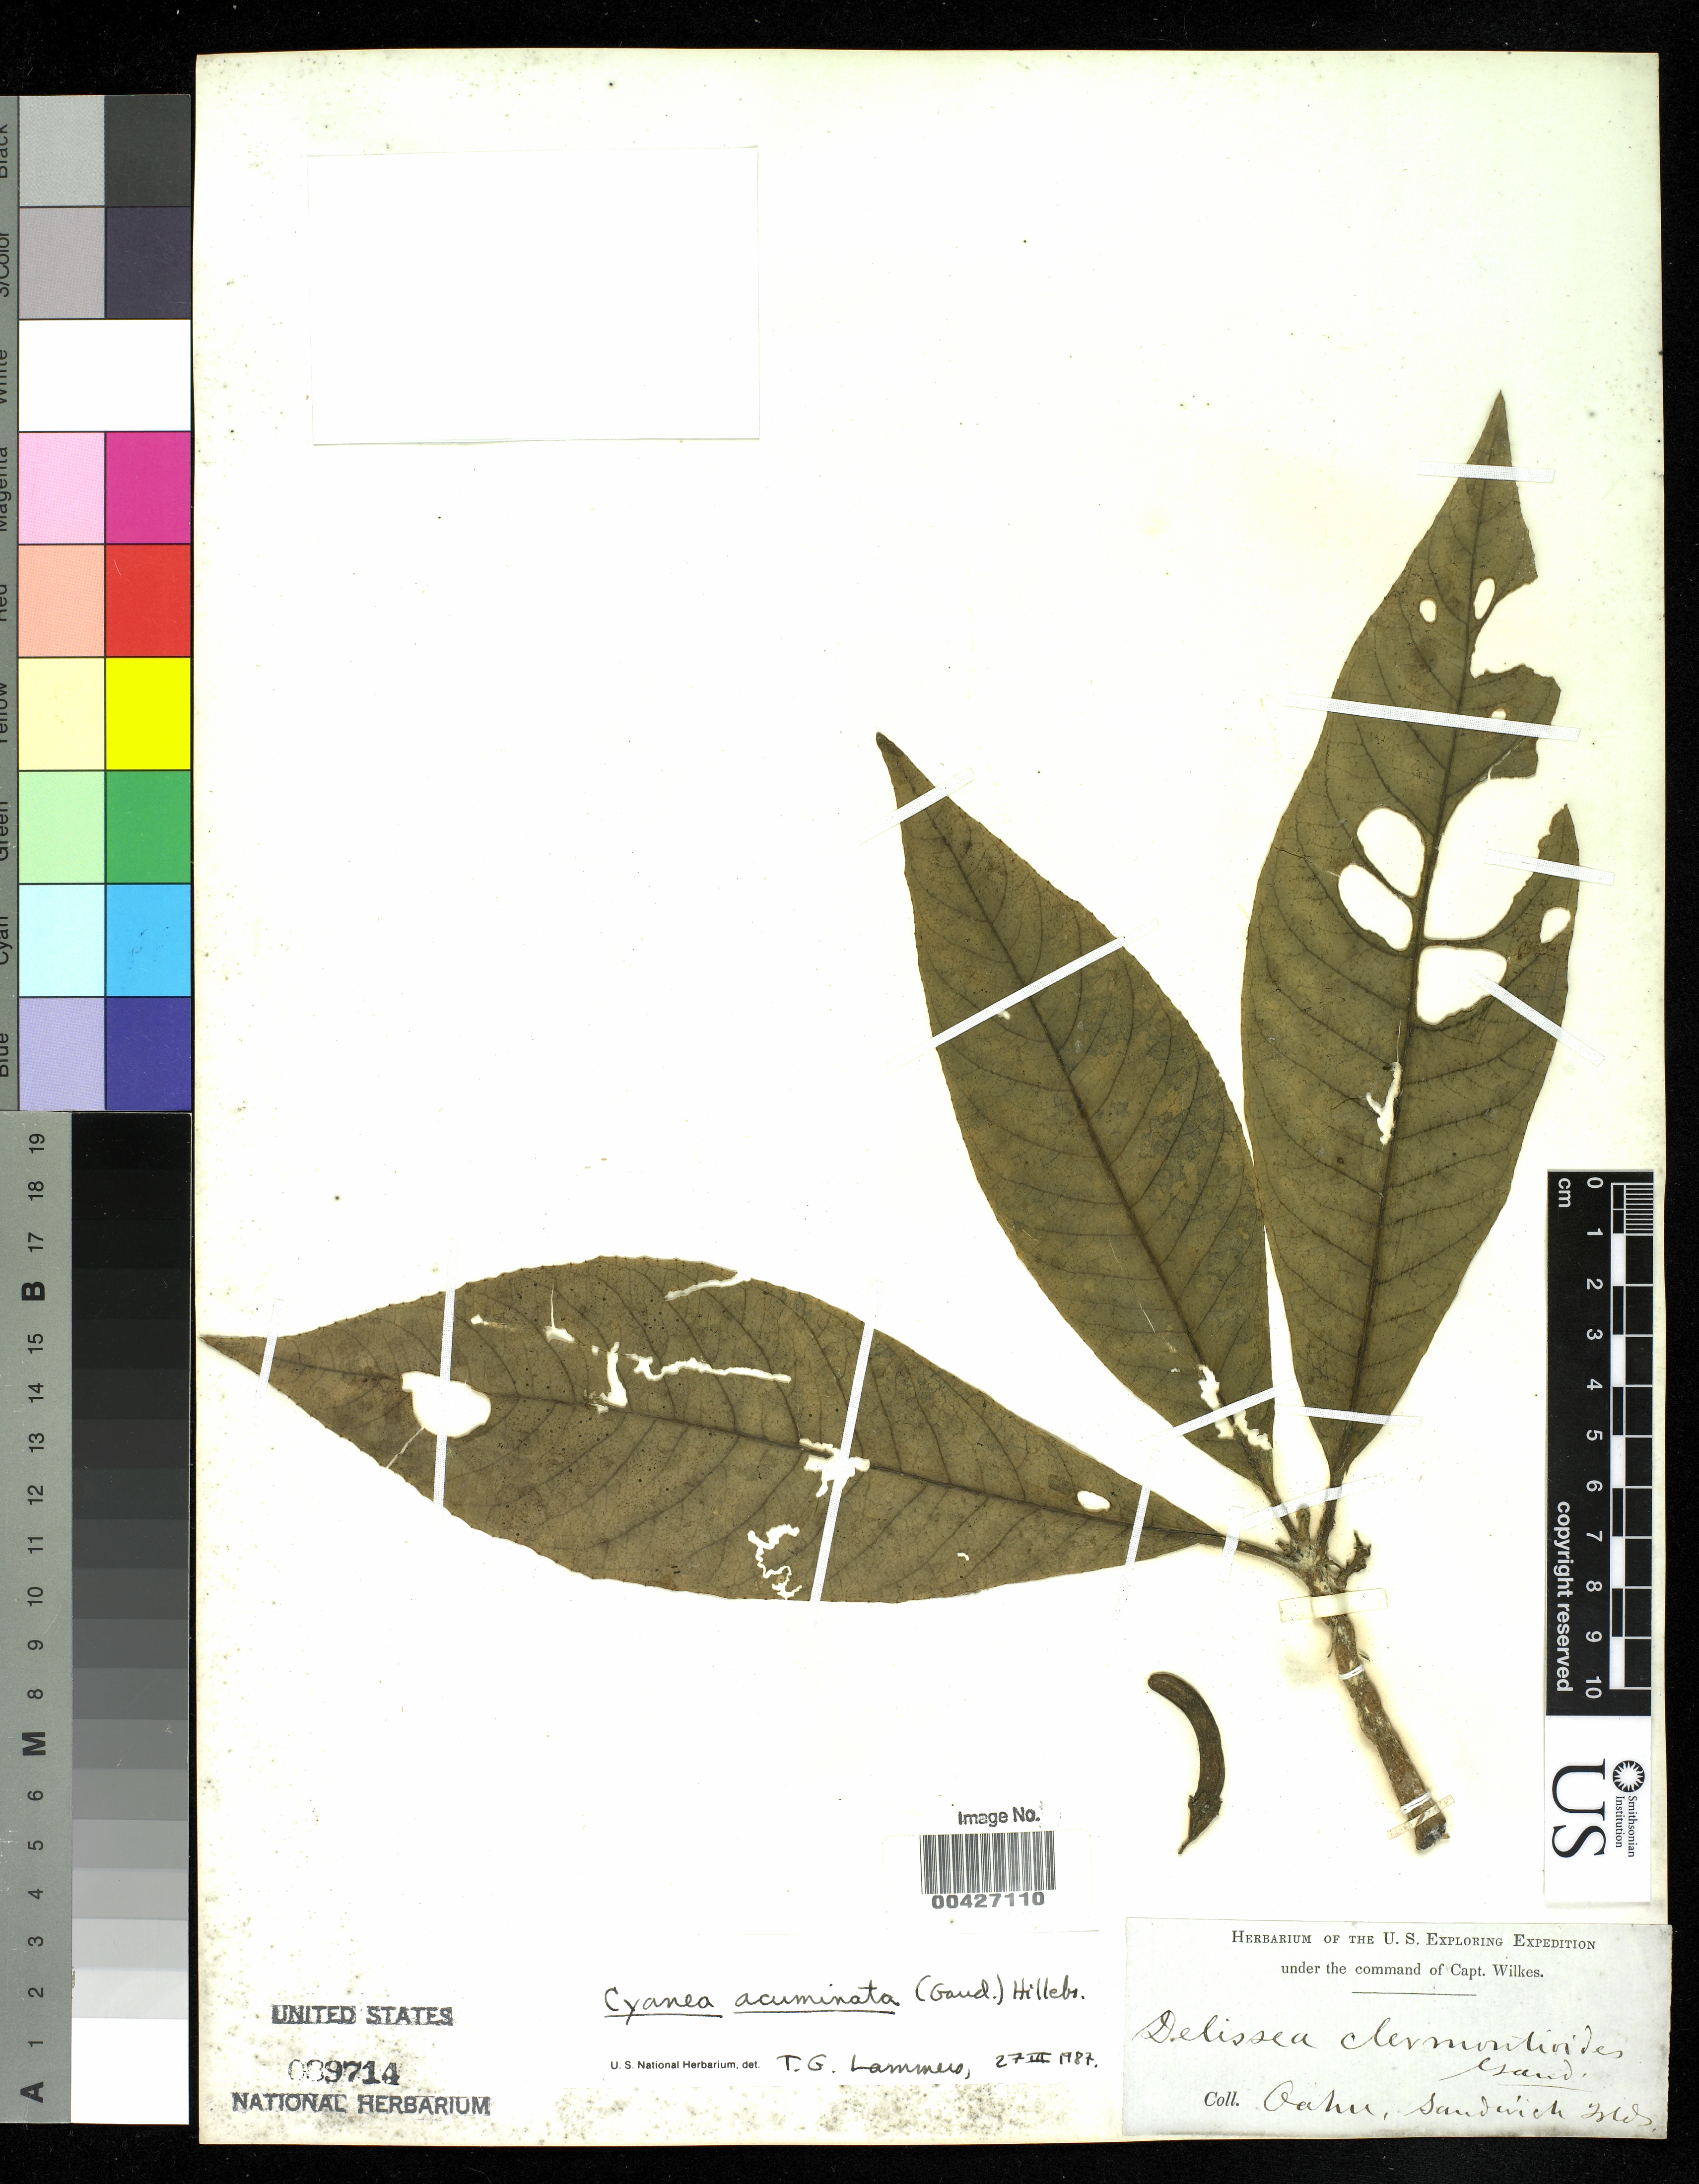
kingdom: Plantae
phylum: Tracheophyta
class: Magnoliopsida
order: Asterales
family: Campanulaceae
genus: Cyanea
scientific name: Cyanea acuminata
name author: (Gaudich.) Hillebr.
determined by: Lammers, T. G.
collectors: Wilkes Explor. Exped.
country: United States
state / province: Hawaii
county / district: Honolulu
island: Oahu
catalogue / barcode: US 89714